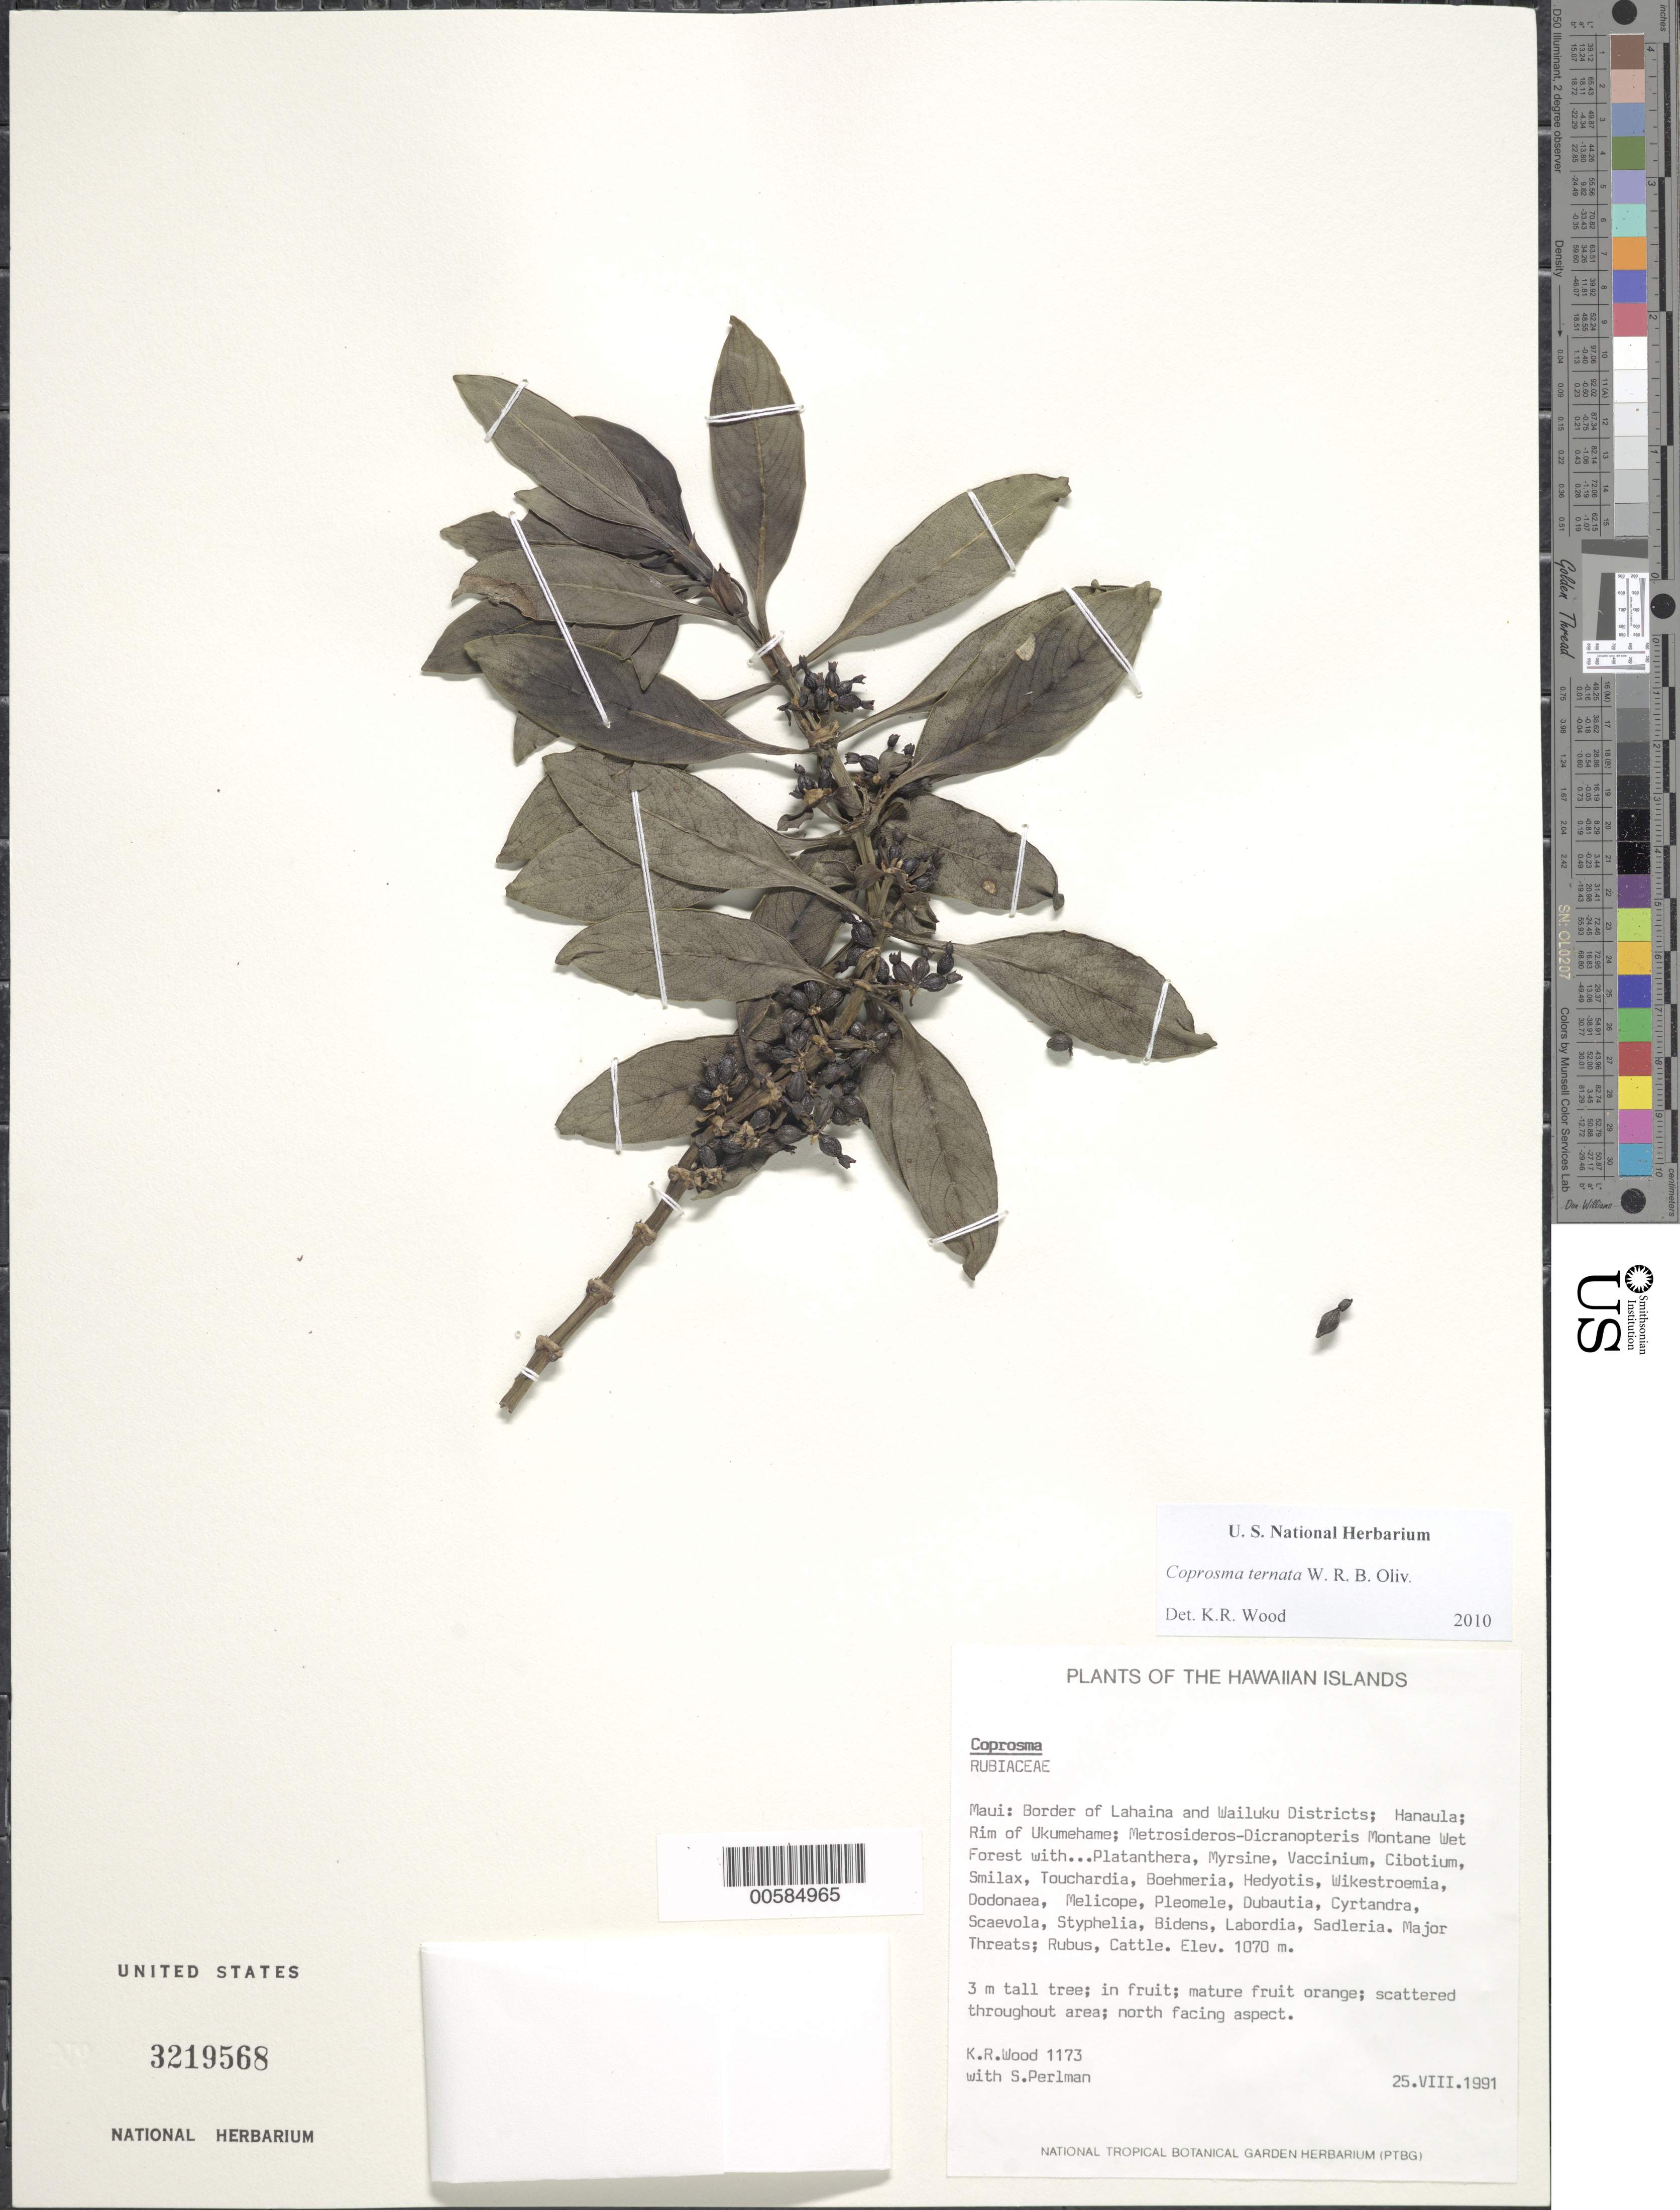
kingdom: Plantae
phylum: Tracheophyta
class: Magnoliopsida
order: Gentianales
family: Rubiaceae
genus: Coprosma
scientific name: Coprosma ternata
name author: W.R.B. Oliv.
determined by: Wood, Kenneth R.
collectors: K. R. Wood & S. P. Perlman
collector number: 1173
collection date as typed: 25 Aug 1991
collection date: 1991-08-25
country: United States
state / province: Hawaii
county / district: Maui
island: Maui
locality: Border of Lahaina and Wailuku Dist; Hanaula; Rim of Ukumehame.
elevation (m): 1070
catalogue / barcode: US 3219568